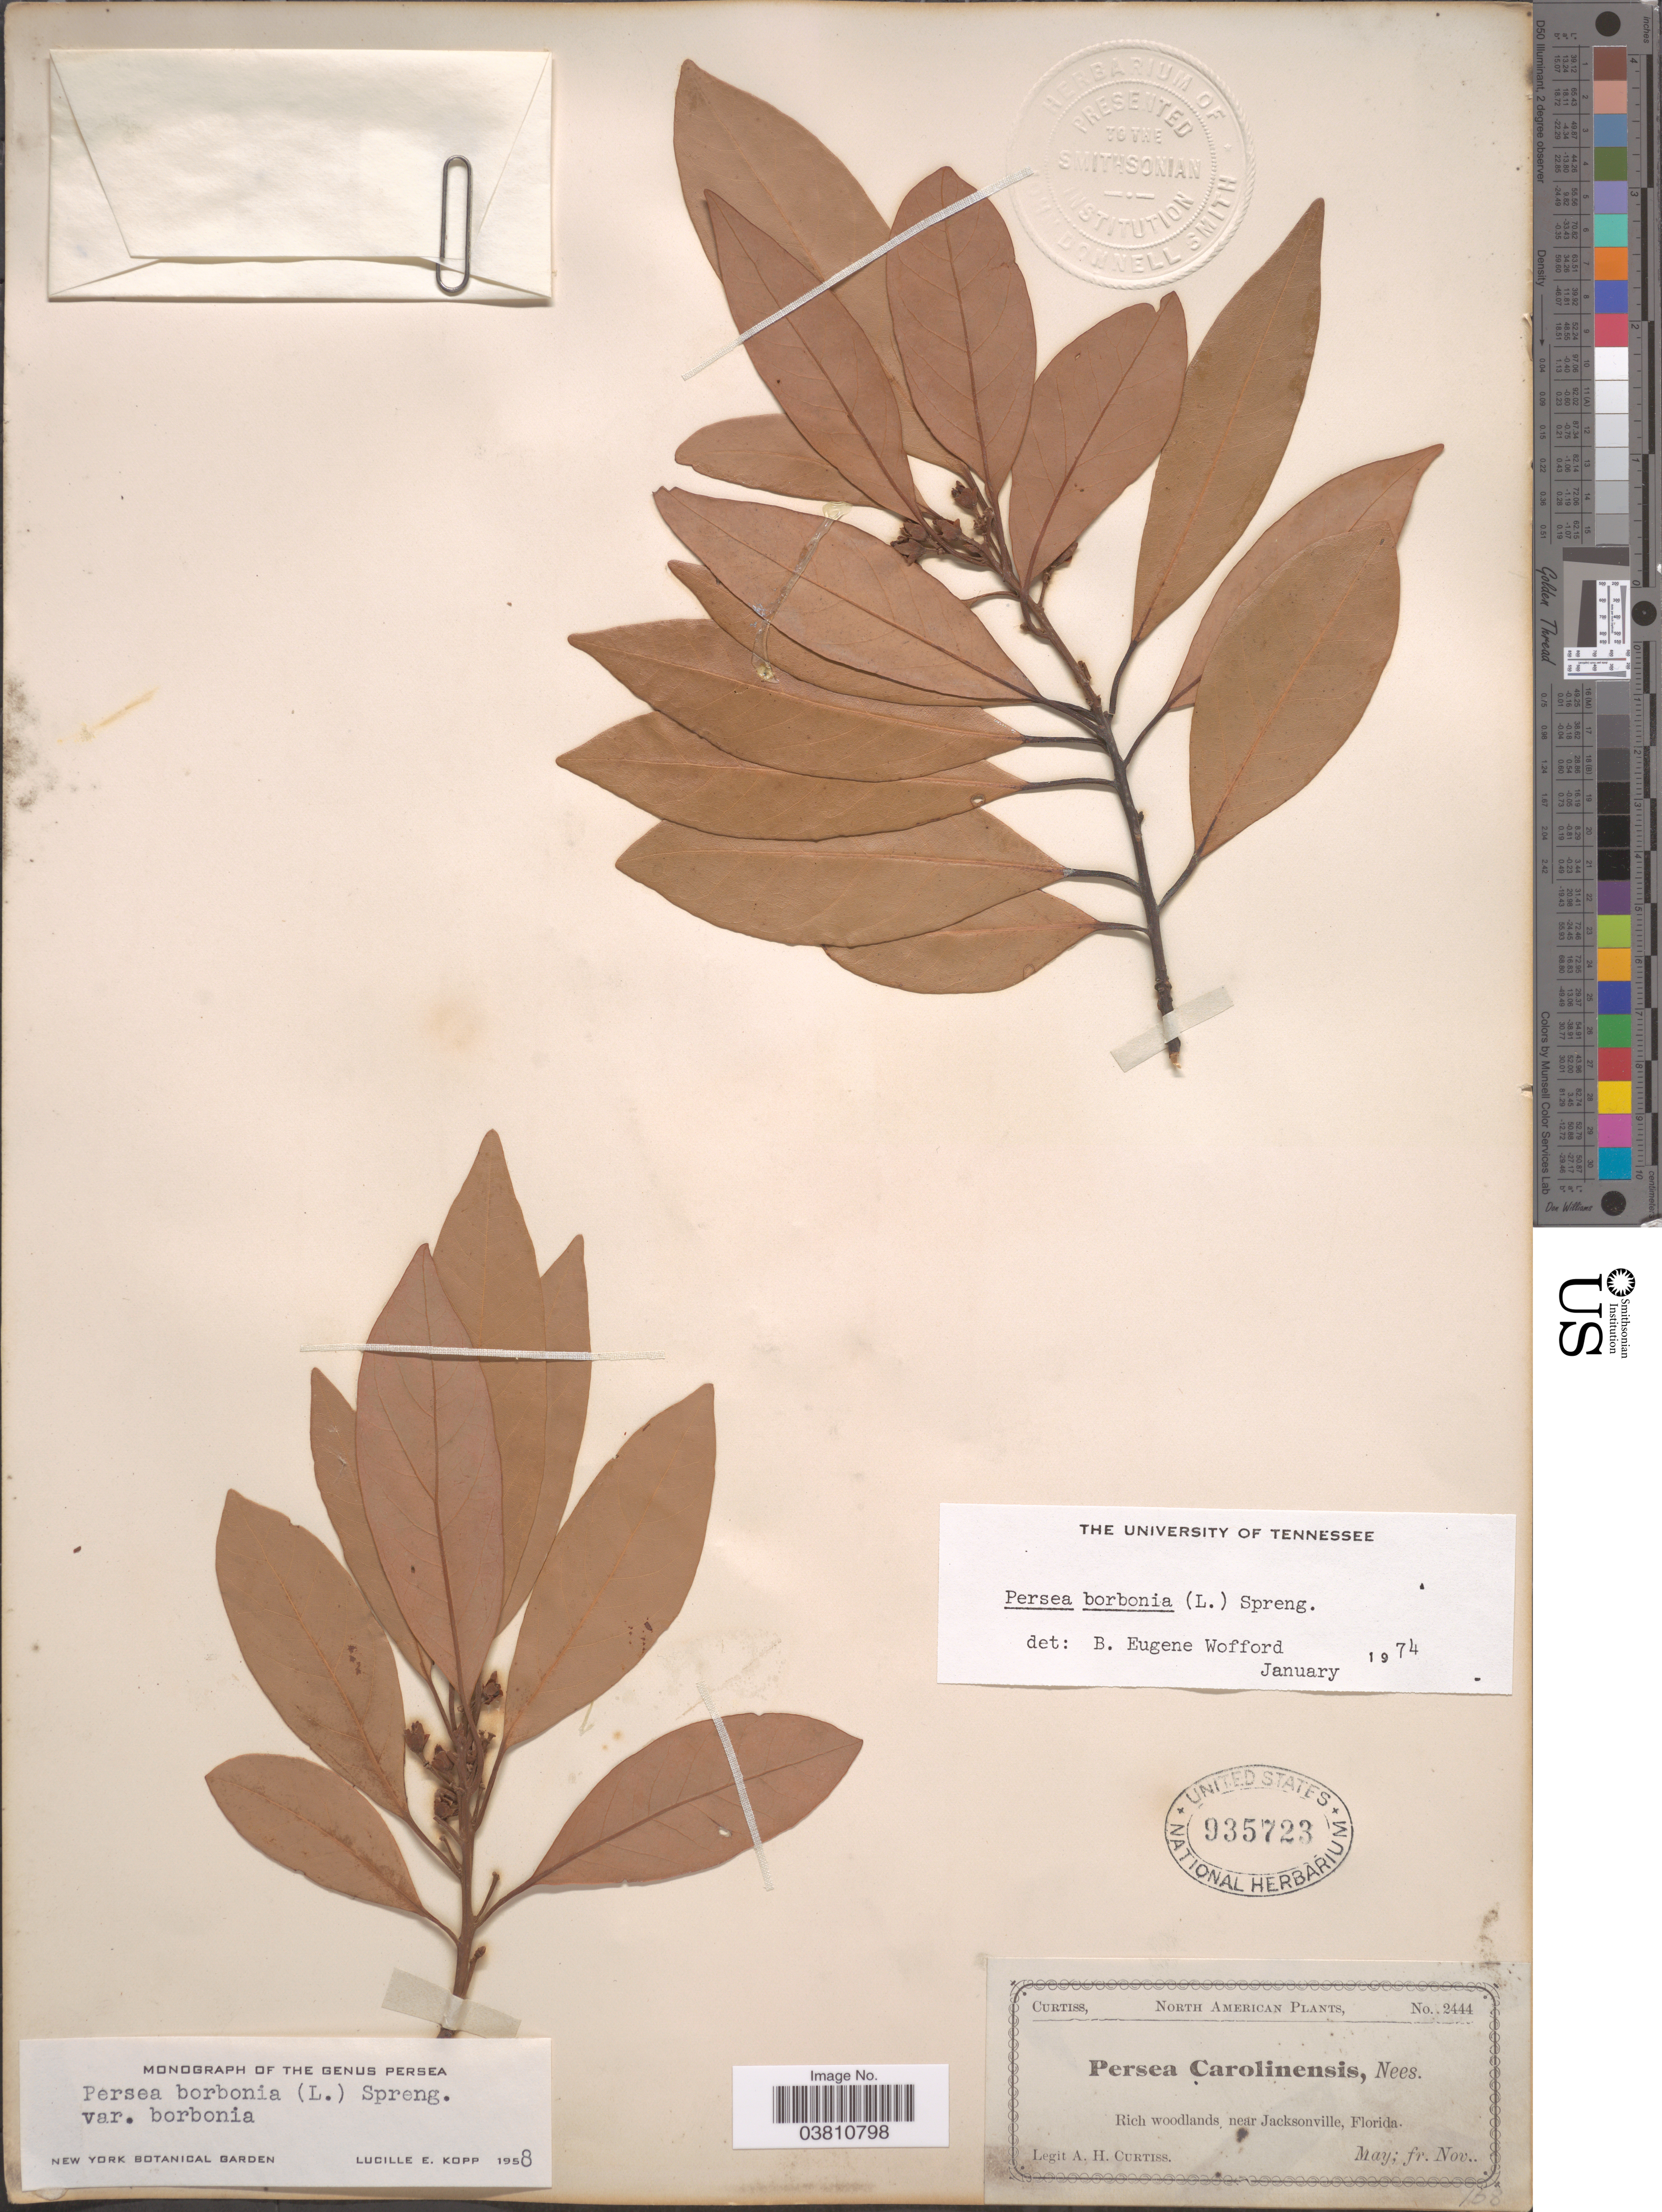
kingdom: Plantae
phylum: Tracheophyta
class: Magnoliopsida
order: Laurales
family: Lauraceae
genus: Persea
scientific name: Persea borbonia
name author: (L.) Spreng.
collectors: A. H. Curtiss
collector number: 2444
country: United States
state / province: Florida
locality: Rich woodlands near Jacksonville.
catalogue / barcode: US 935723